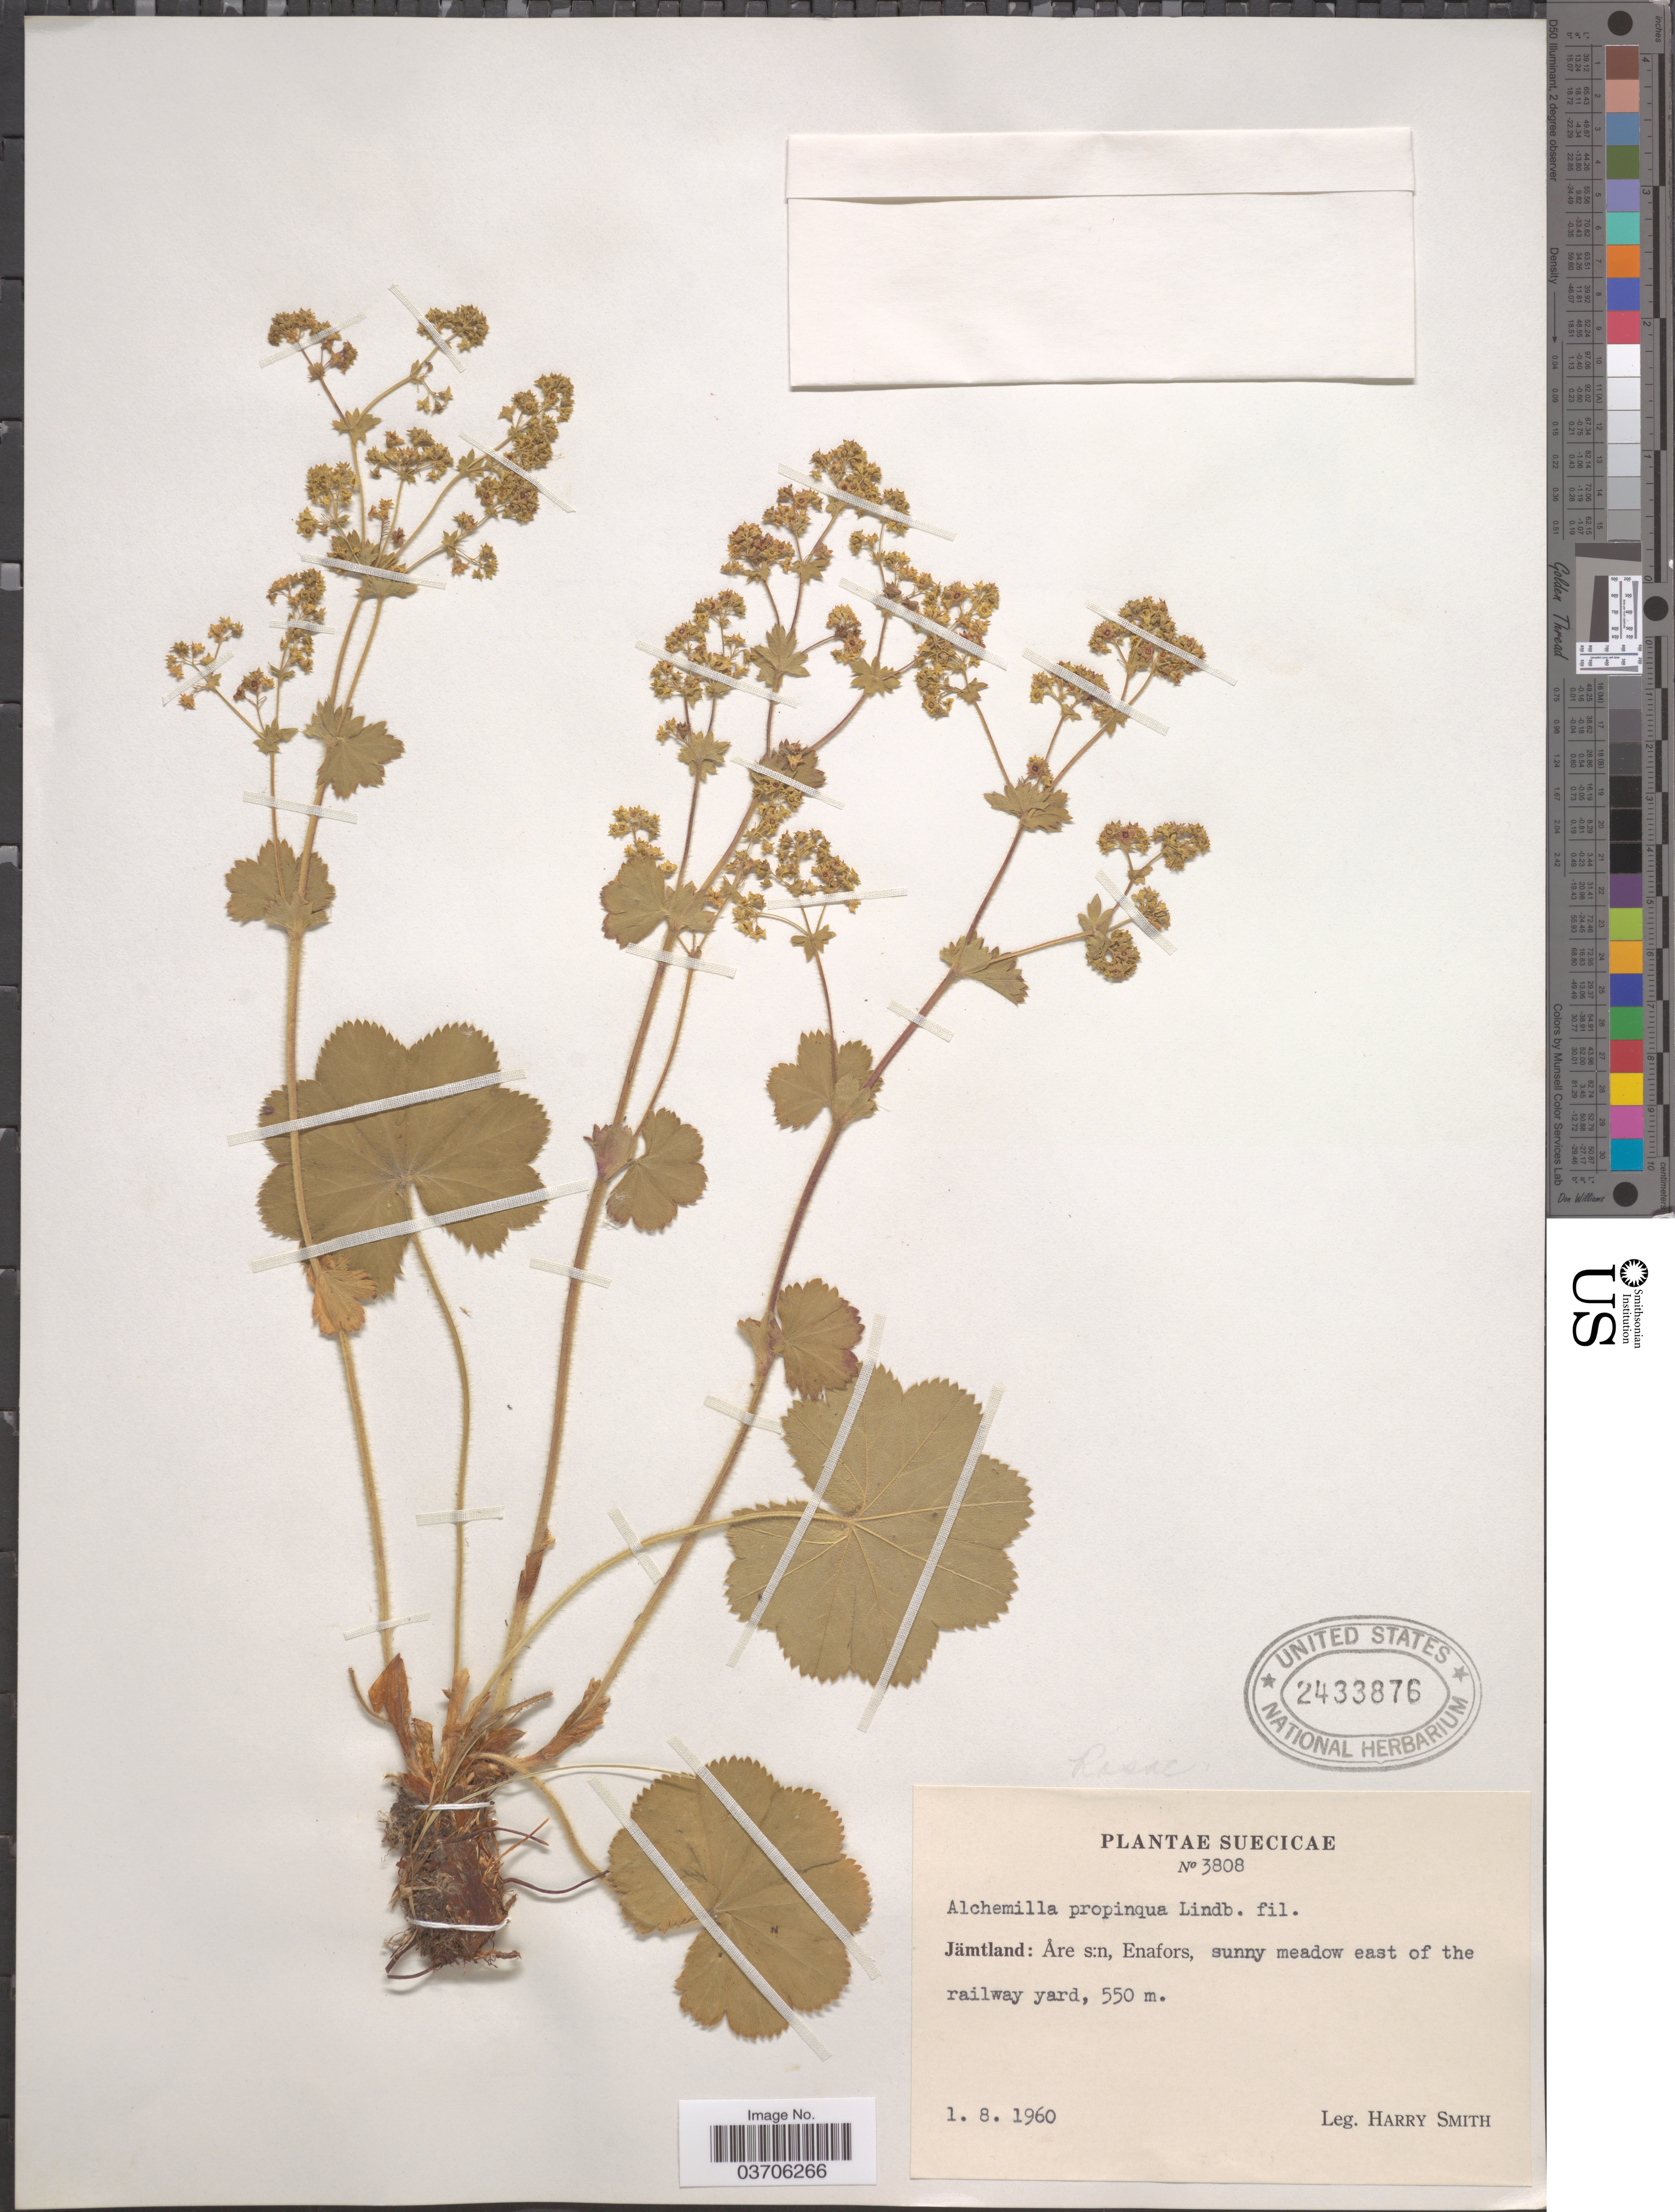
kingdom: Plantae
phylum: Tracheophyta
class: Magnoliopsida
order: Rosales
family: Rosaceae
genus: Alchemilla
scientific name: Alchemilla propinqua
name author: H. Lindb. ex Juz.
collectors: H. Smith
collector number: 3808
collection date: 1960-08-01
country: Sweden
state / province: Jämtland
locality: Suecicae. Jämtland: Åre s:n, Enafors, sunny meadow east of the railway yard.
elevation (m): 550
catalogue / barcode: US 2433876